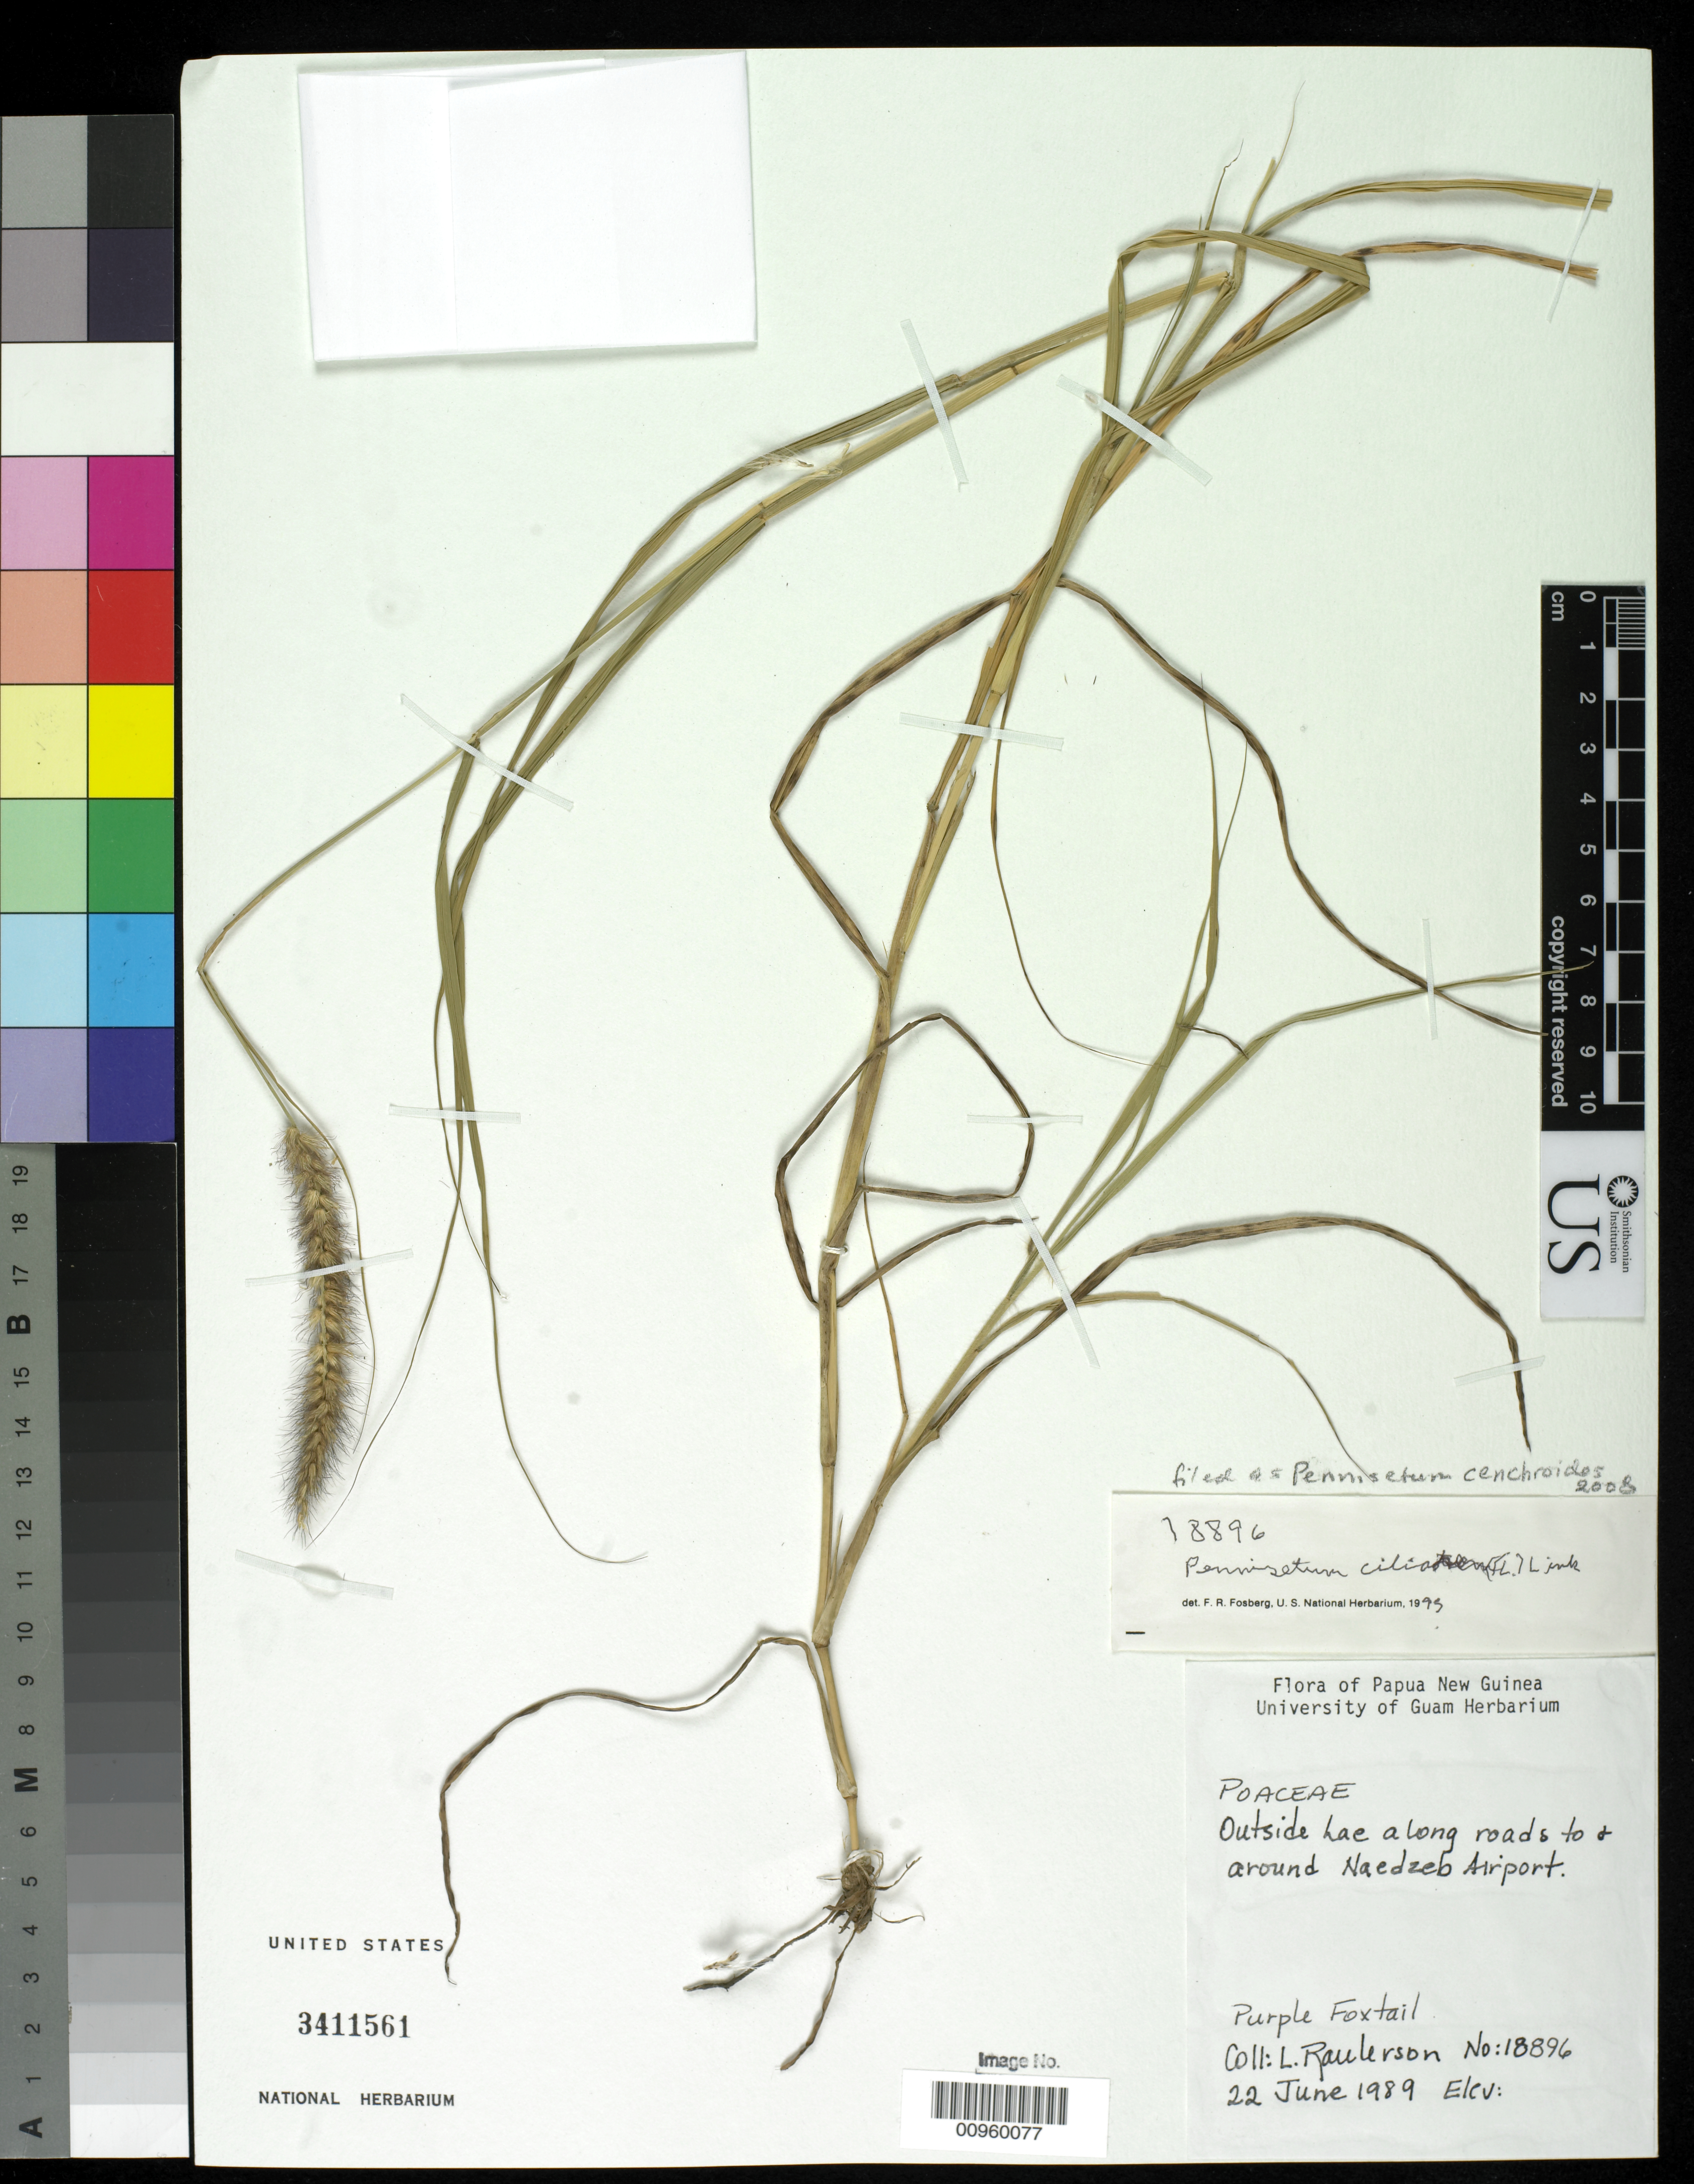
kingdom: Plantae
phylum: Tracheophyta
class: Liliopsida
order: Poales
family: Poaceae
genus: Cenchrus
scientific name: Cenchrus clandestinus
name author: (Hochst. & Chiov.) Morrone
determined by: Poaceae Reorganization Project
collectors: L. Raulerson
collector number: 18896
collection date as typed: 21 Jun 1989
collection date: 1989-06-21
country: Guam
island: Guam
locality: Roads to and around Naedzeb Airport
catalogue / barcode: US 3411561